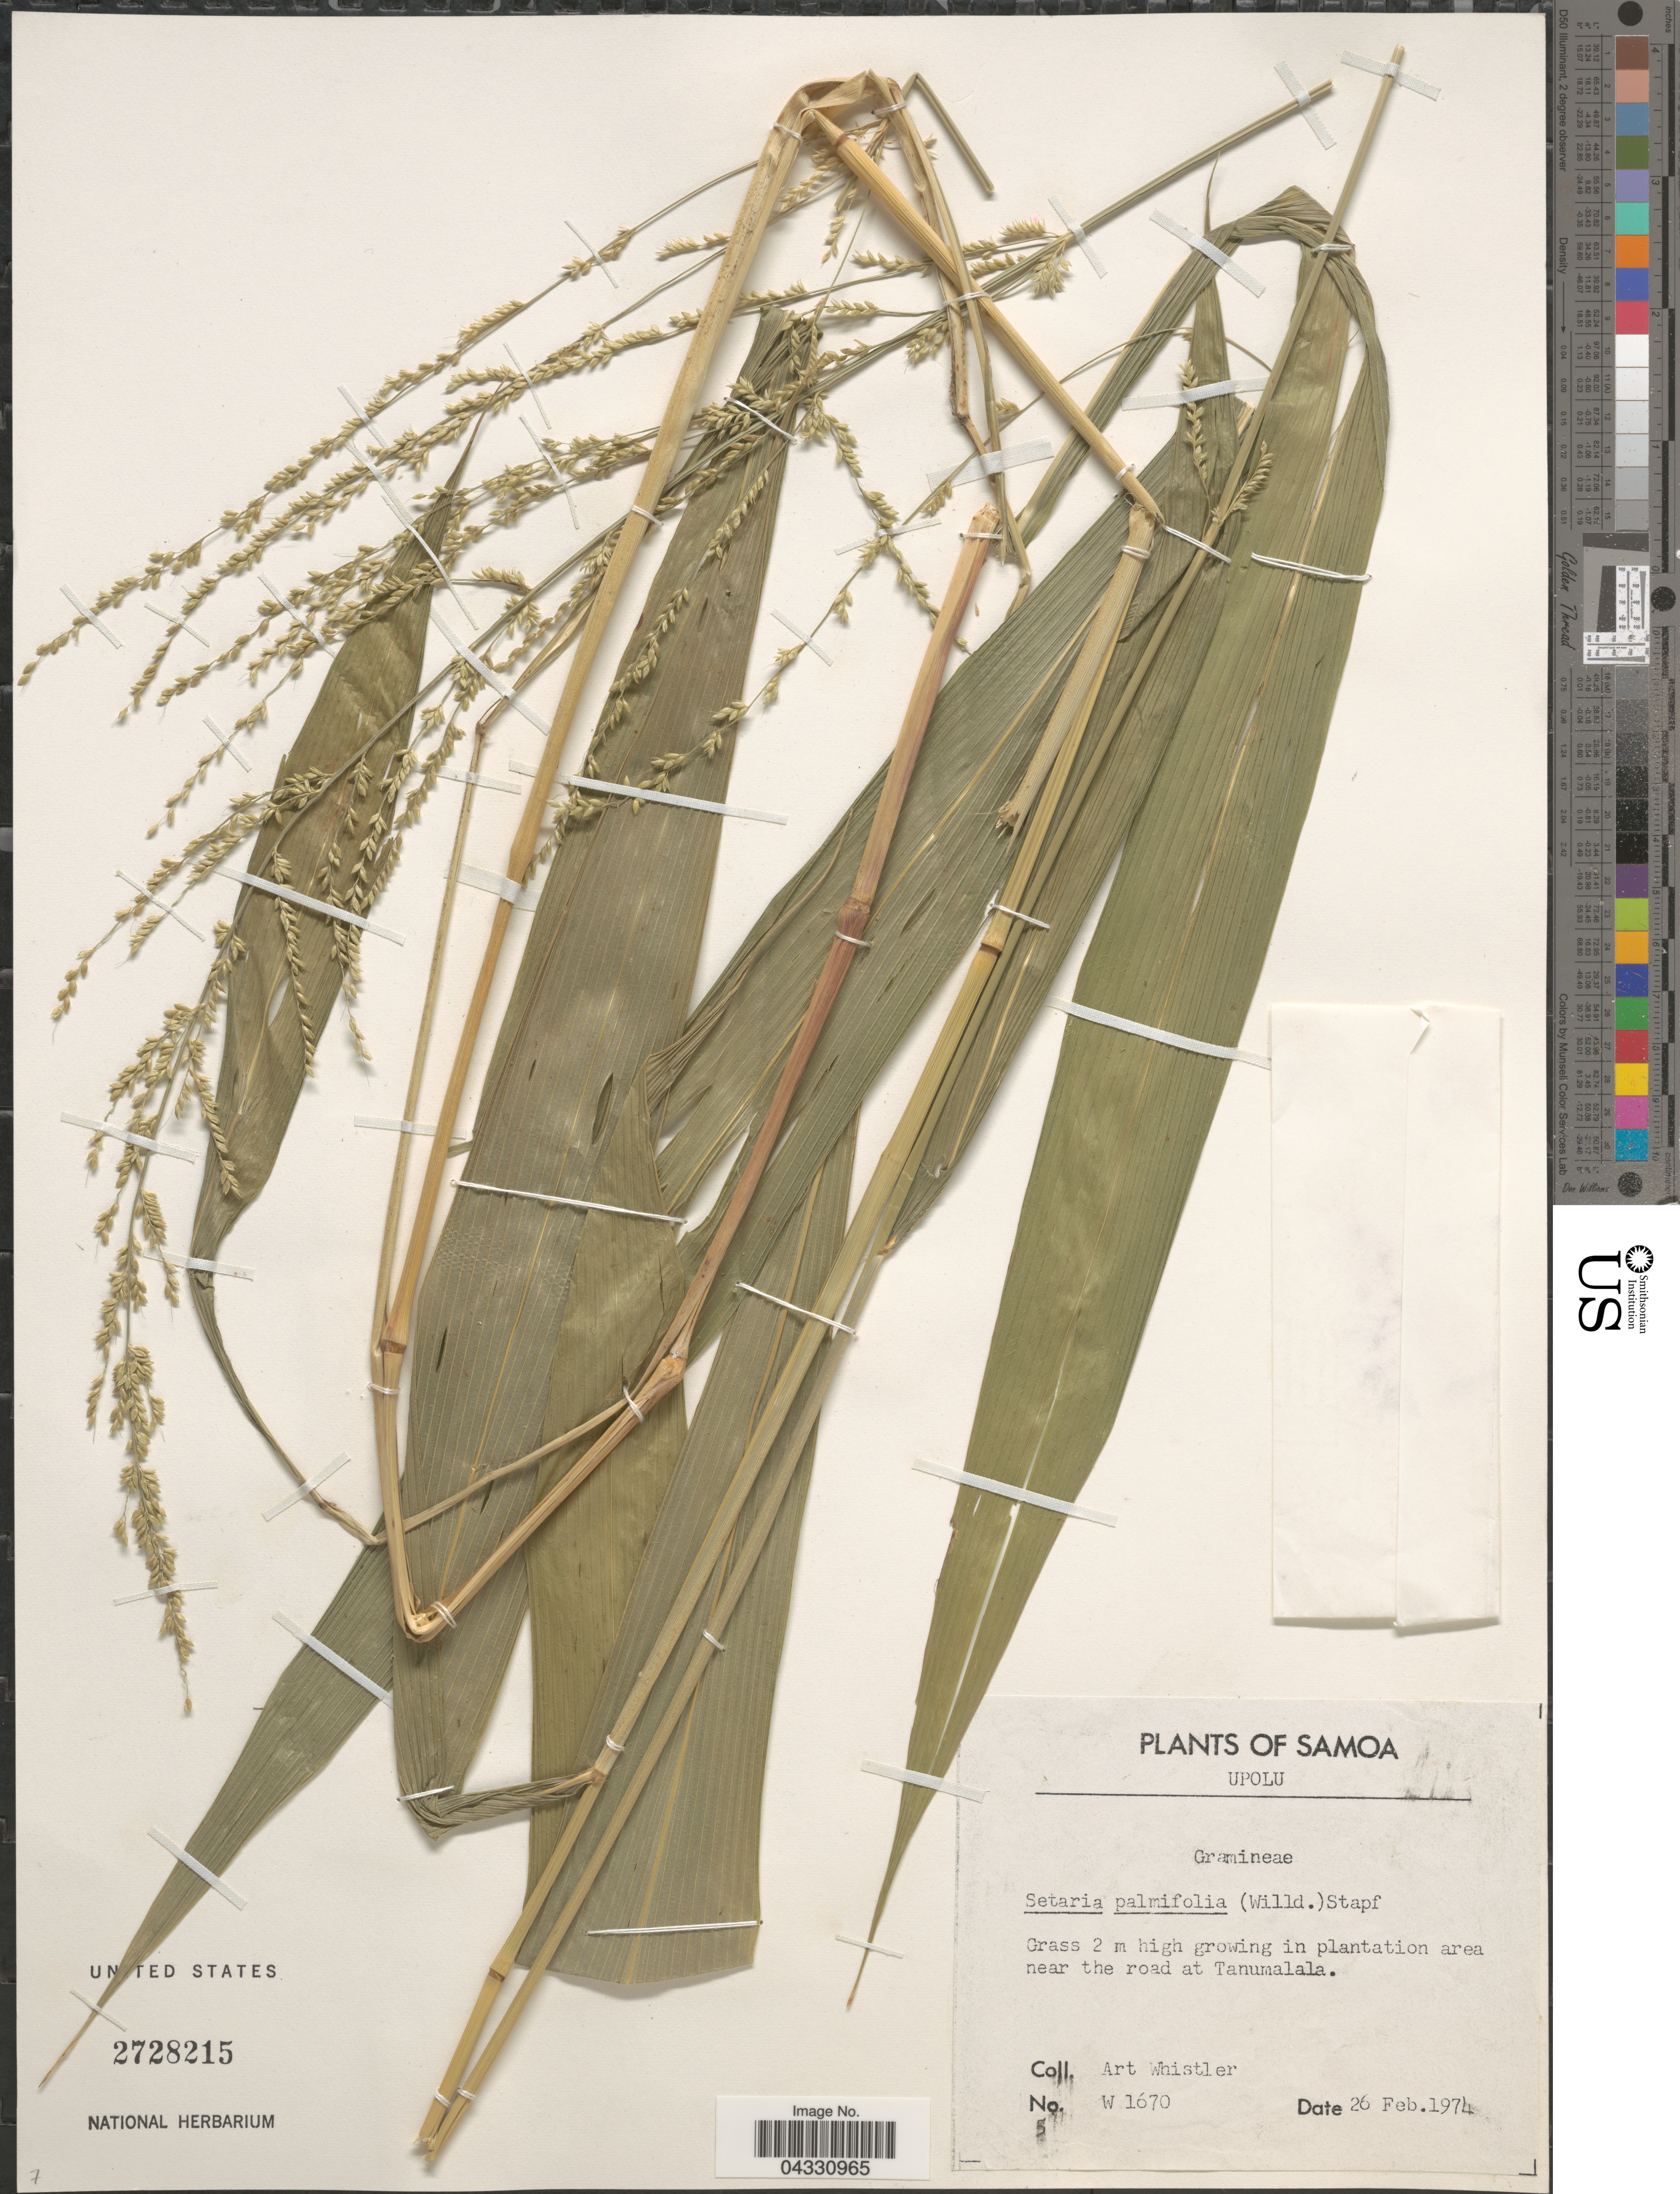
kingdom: Plantae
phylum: Tracheophyta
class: Liliopsida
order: Poales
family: Poaceae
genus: Setaria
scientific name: Setaria palmifolia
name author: (J. Koenig) Stapf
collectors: A. Whistler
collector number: W1670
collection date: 1974-02-26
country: Samoa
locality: Samoa. Upolu. Growing in plantation area near the road at Tanumalala.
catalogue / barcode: US 2728215